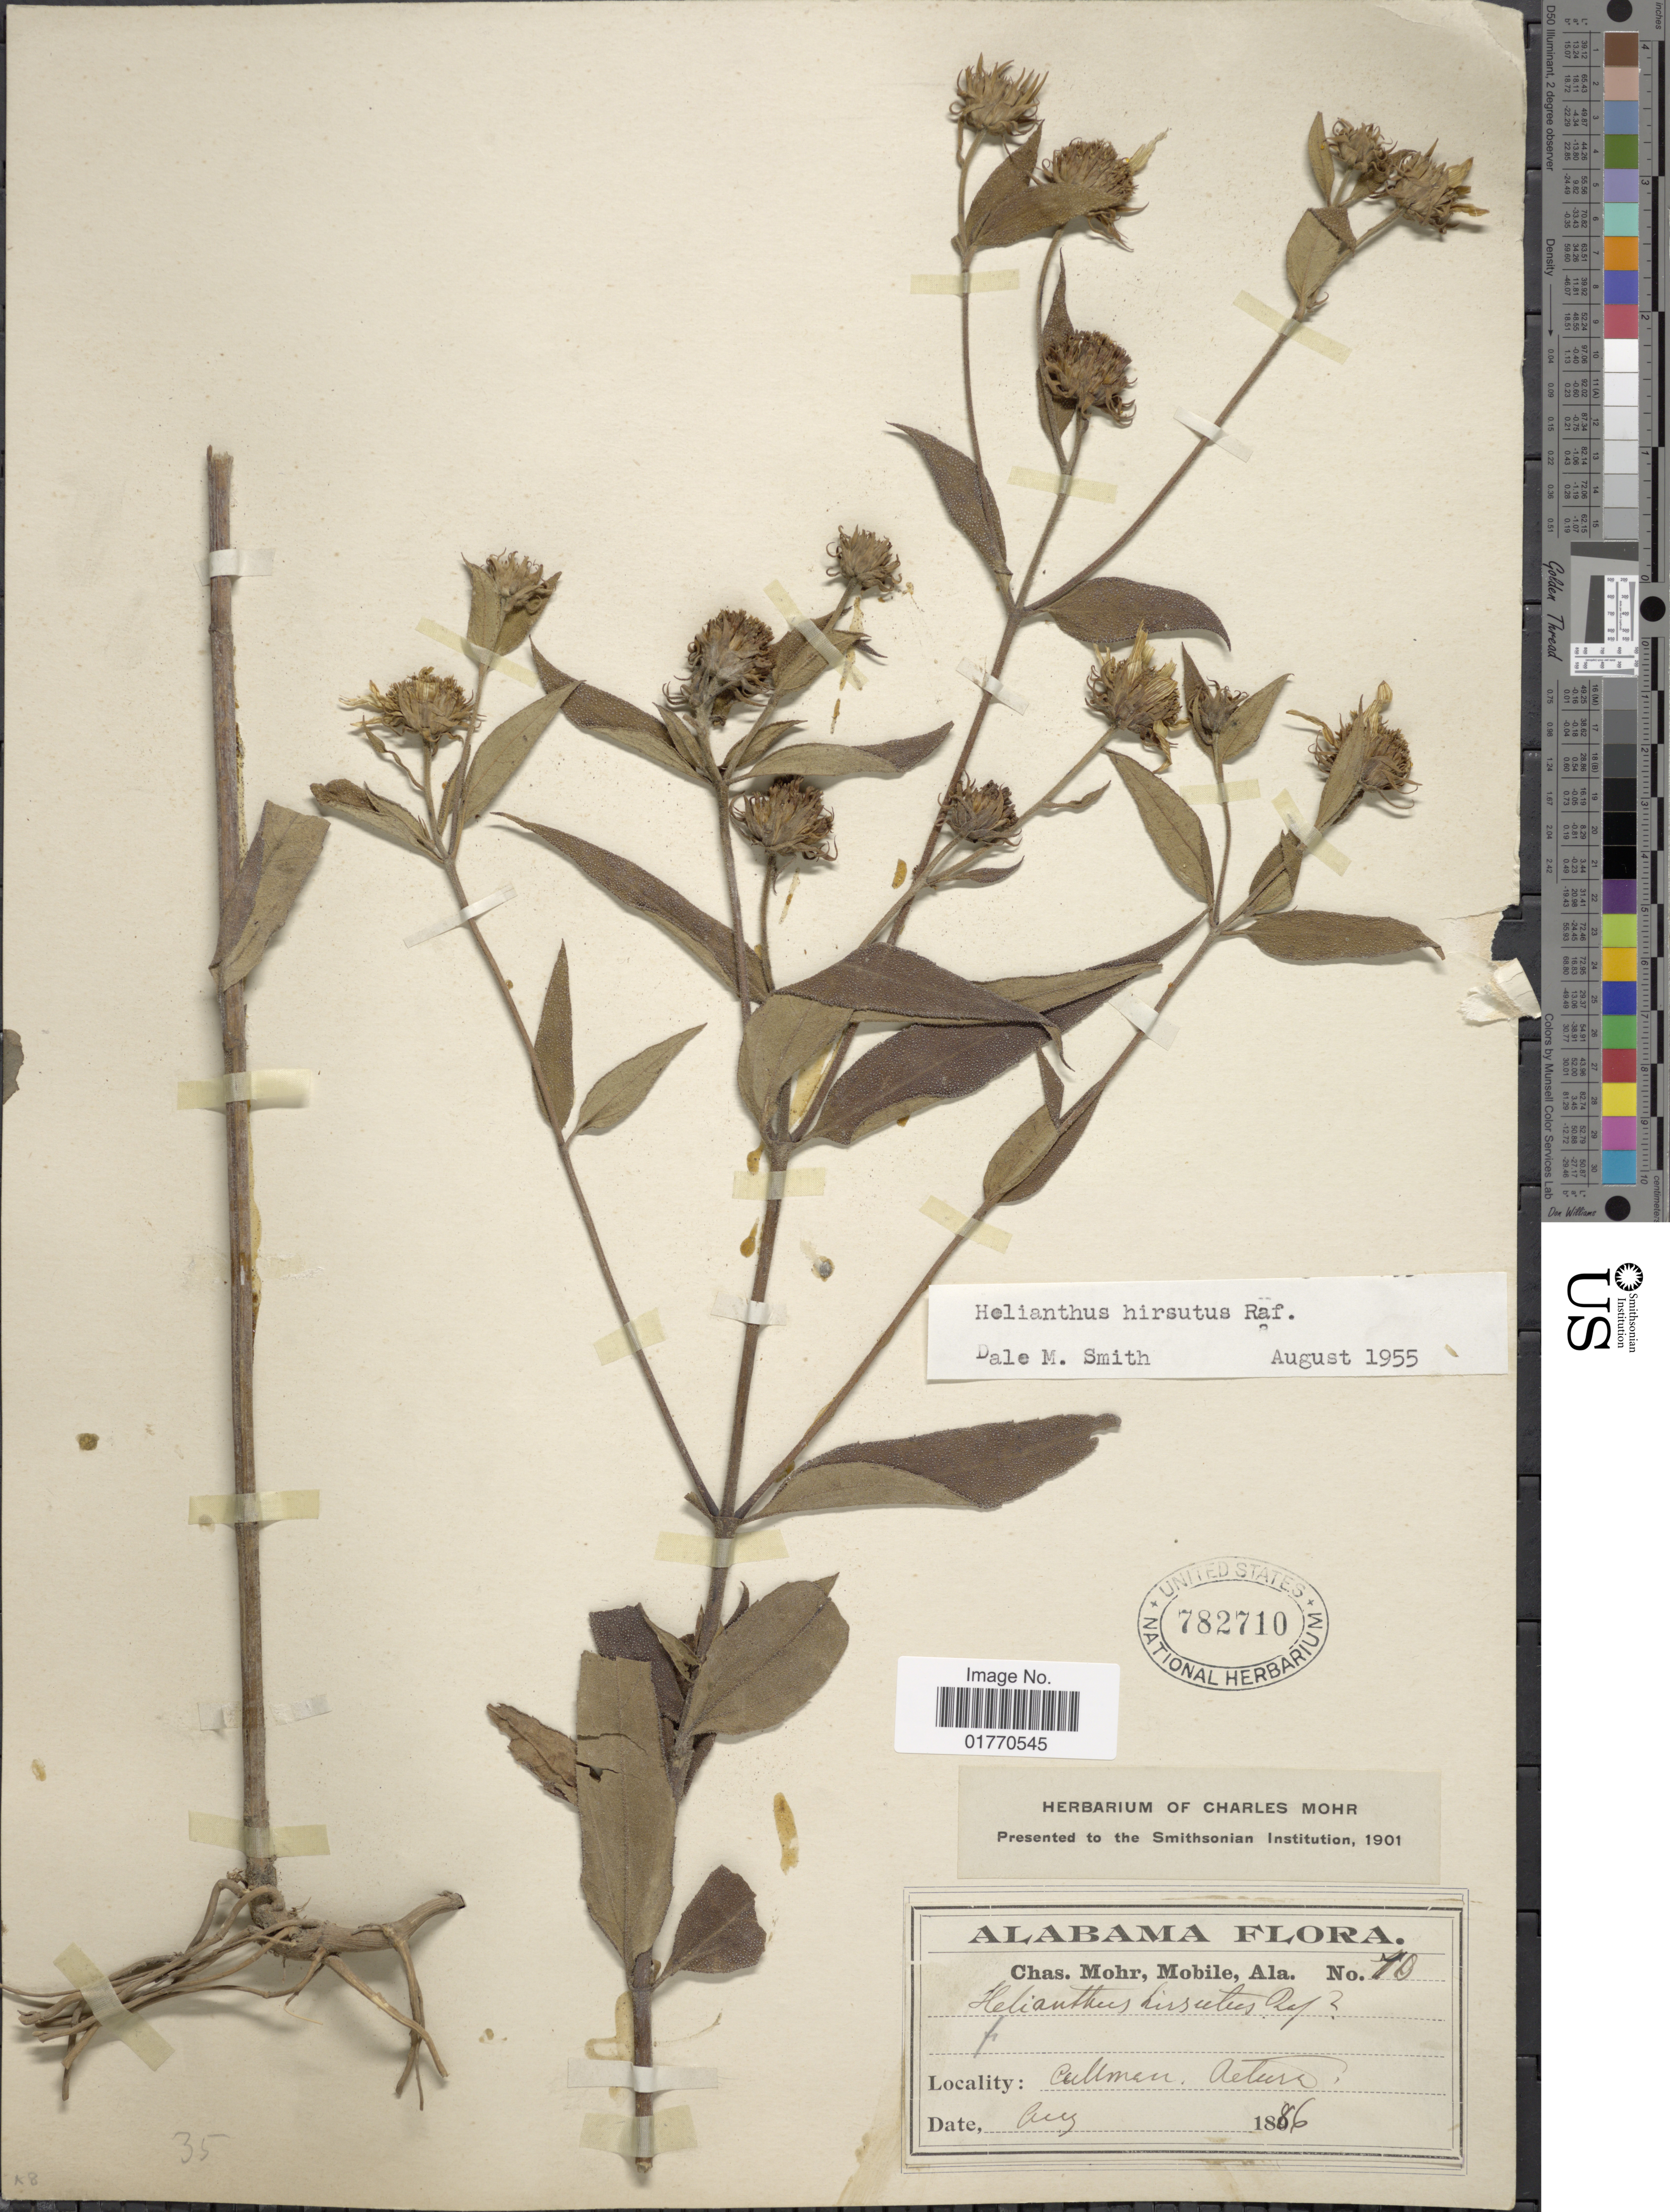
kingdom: Plantae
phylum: Tracheophyta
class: Magnoliopsida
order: Asterales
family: Asteraceae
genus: Helianthus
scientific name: Helianthus hirsutus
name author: Raf.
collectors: Mohr, C. T. (herbarium)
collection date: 1886-08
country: United States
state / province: Alabama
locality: Cullman.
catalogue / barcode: US 782710